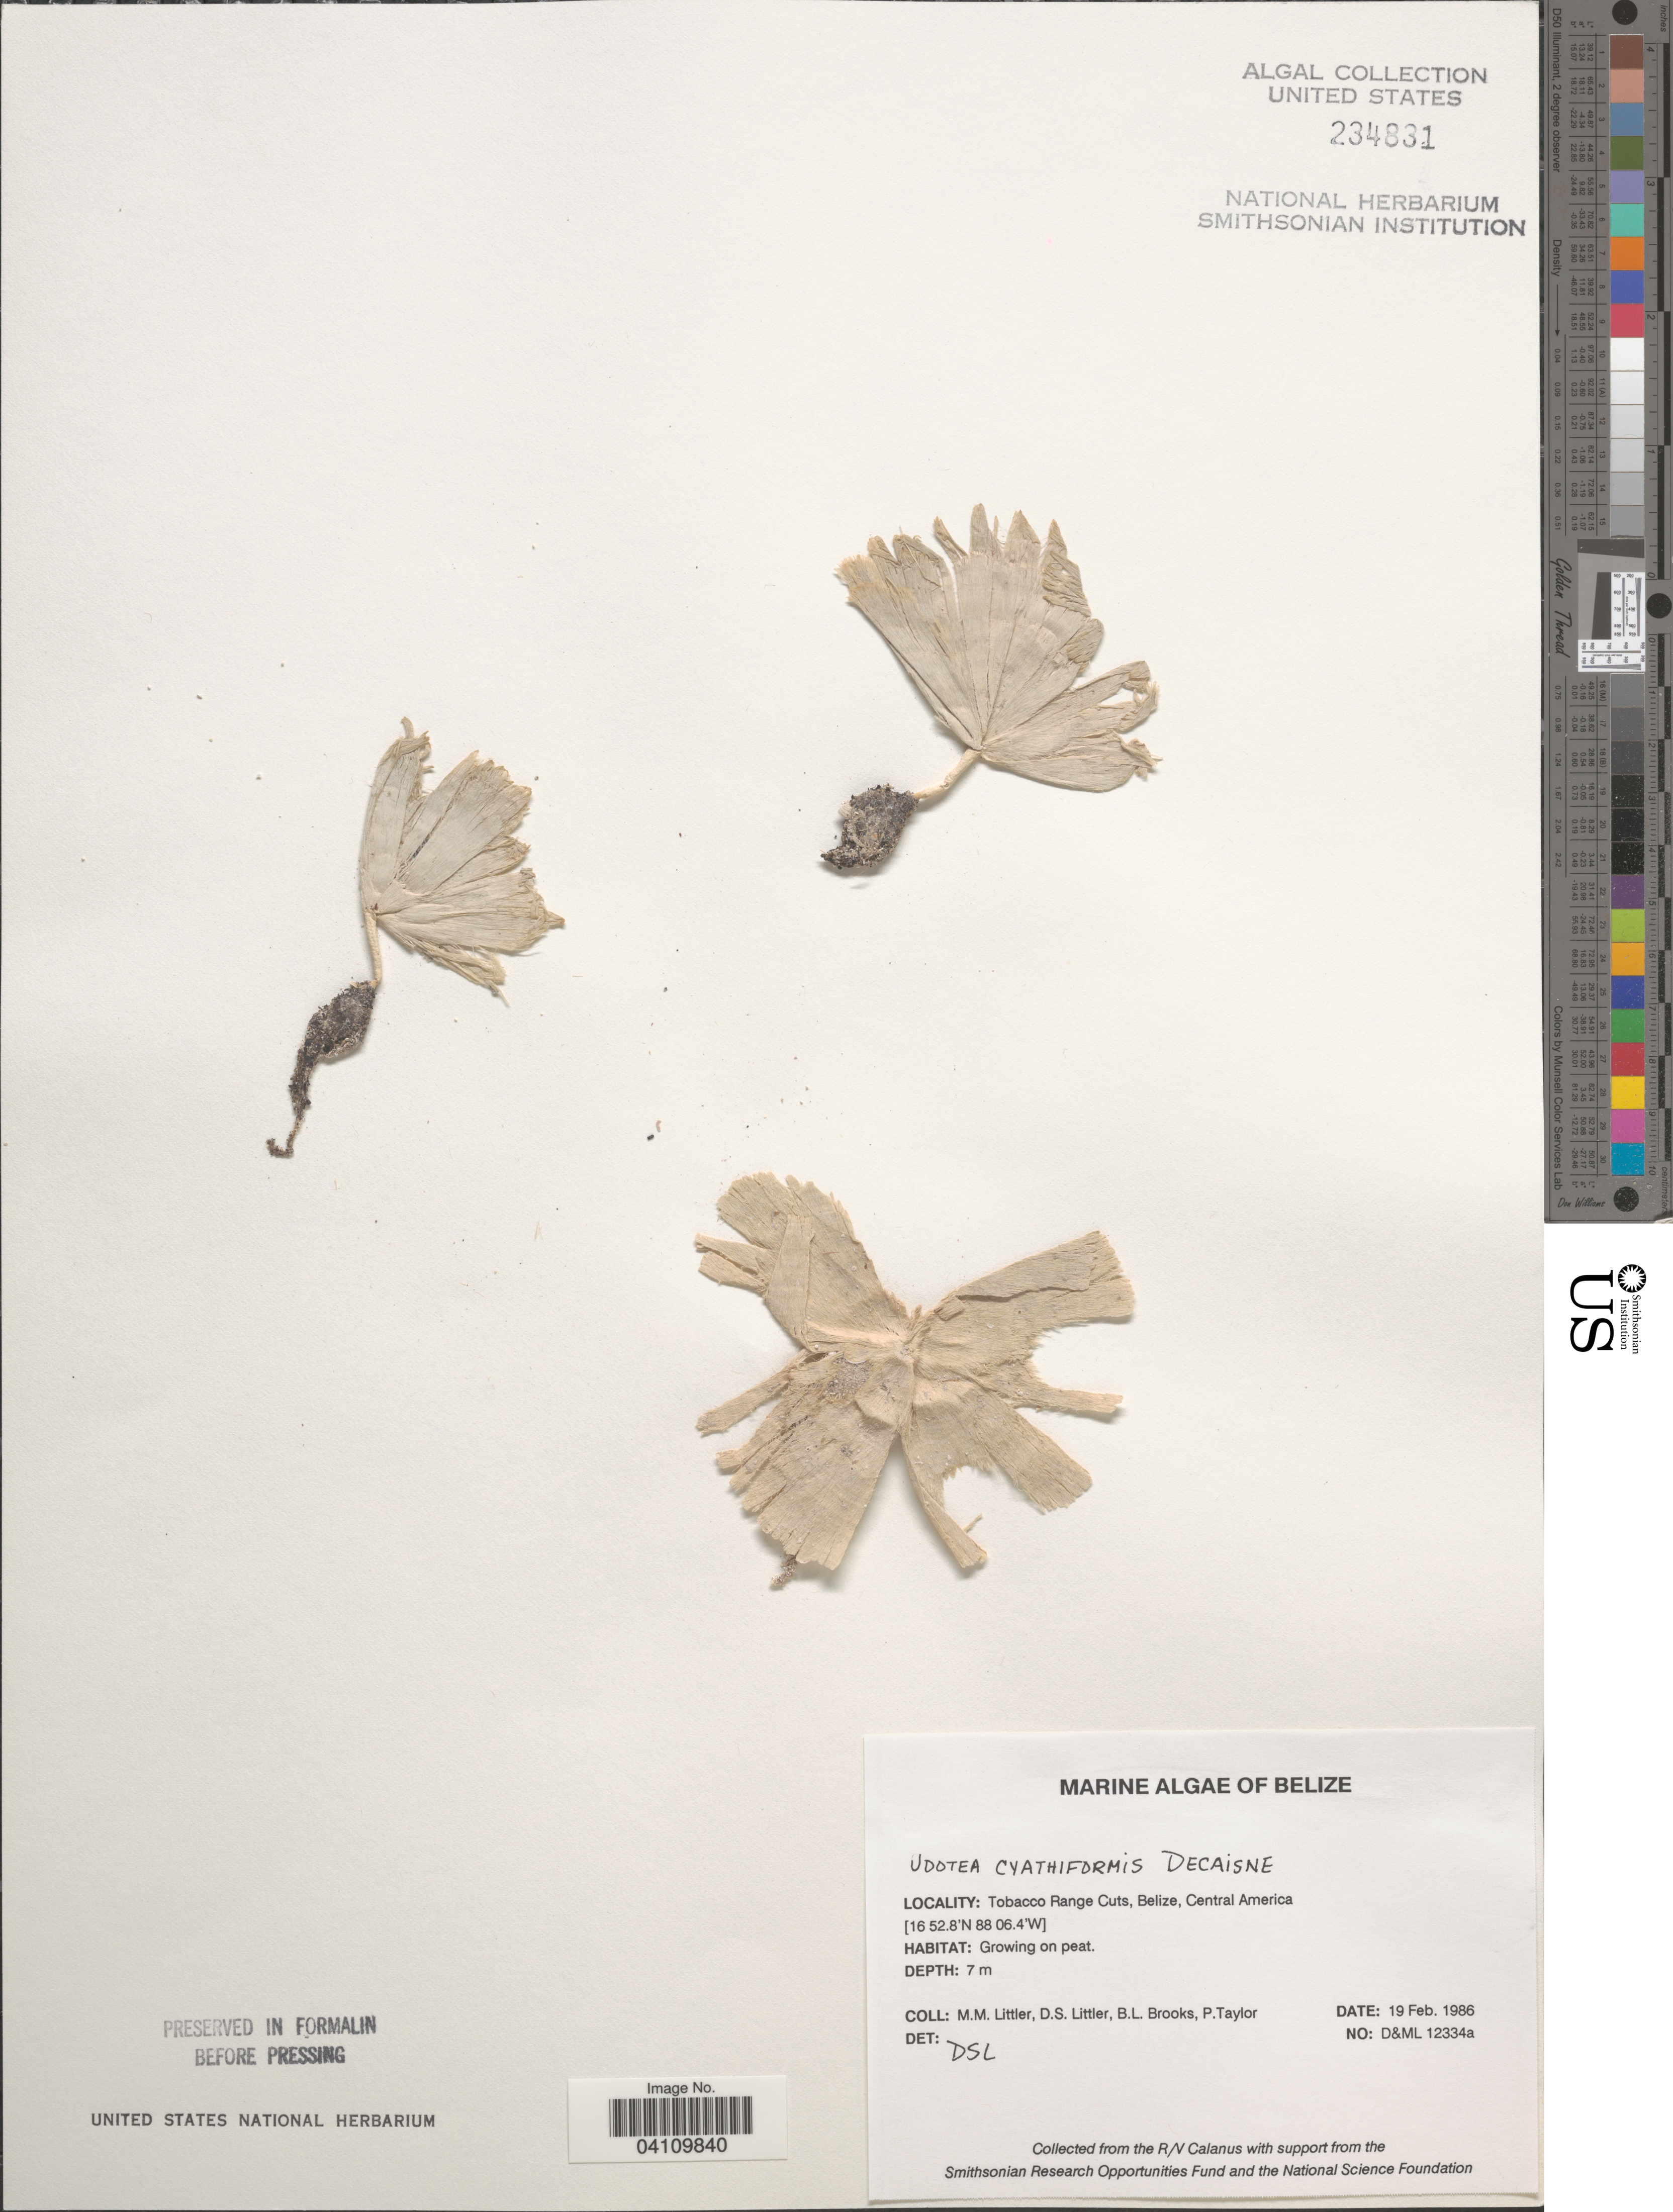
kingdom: Plantae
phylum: Chlorophyta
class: Ulvophyceae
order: Bryopsidales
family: Udoteaceae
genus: Udotea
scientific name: Udotea cyathiformis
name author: Decne.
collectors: D. S. Littler, B. Brooks & P. Taylor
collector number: D&ML 12334a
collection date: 1986-02-19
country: Belize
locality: Tobacco Range Cuts.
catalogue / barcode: US 234831